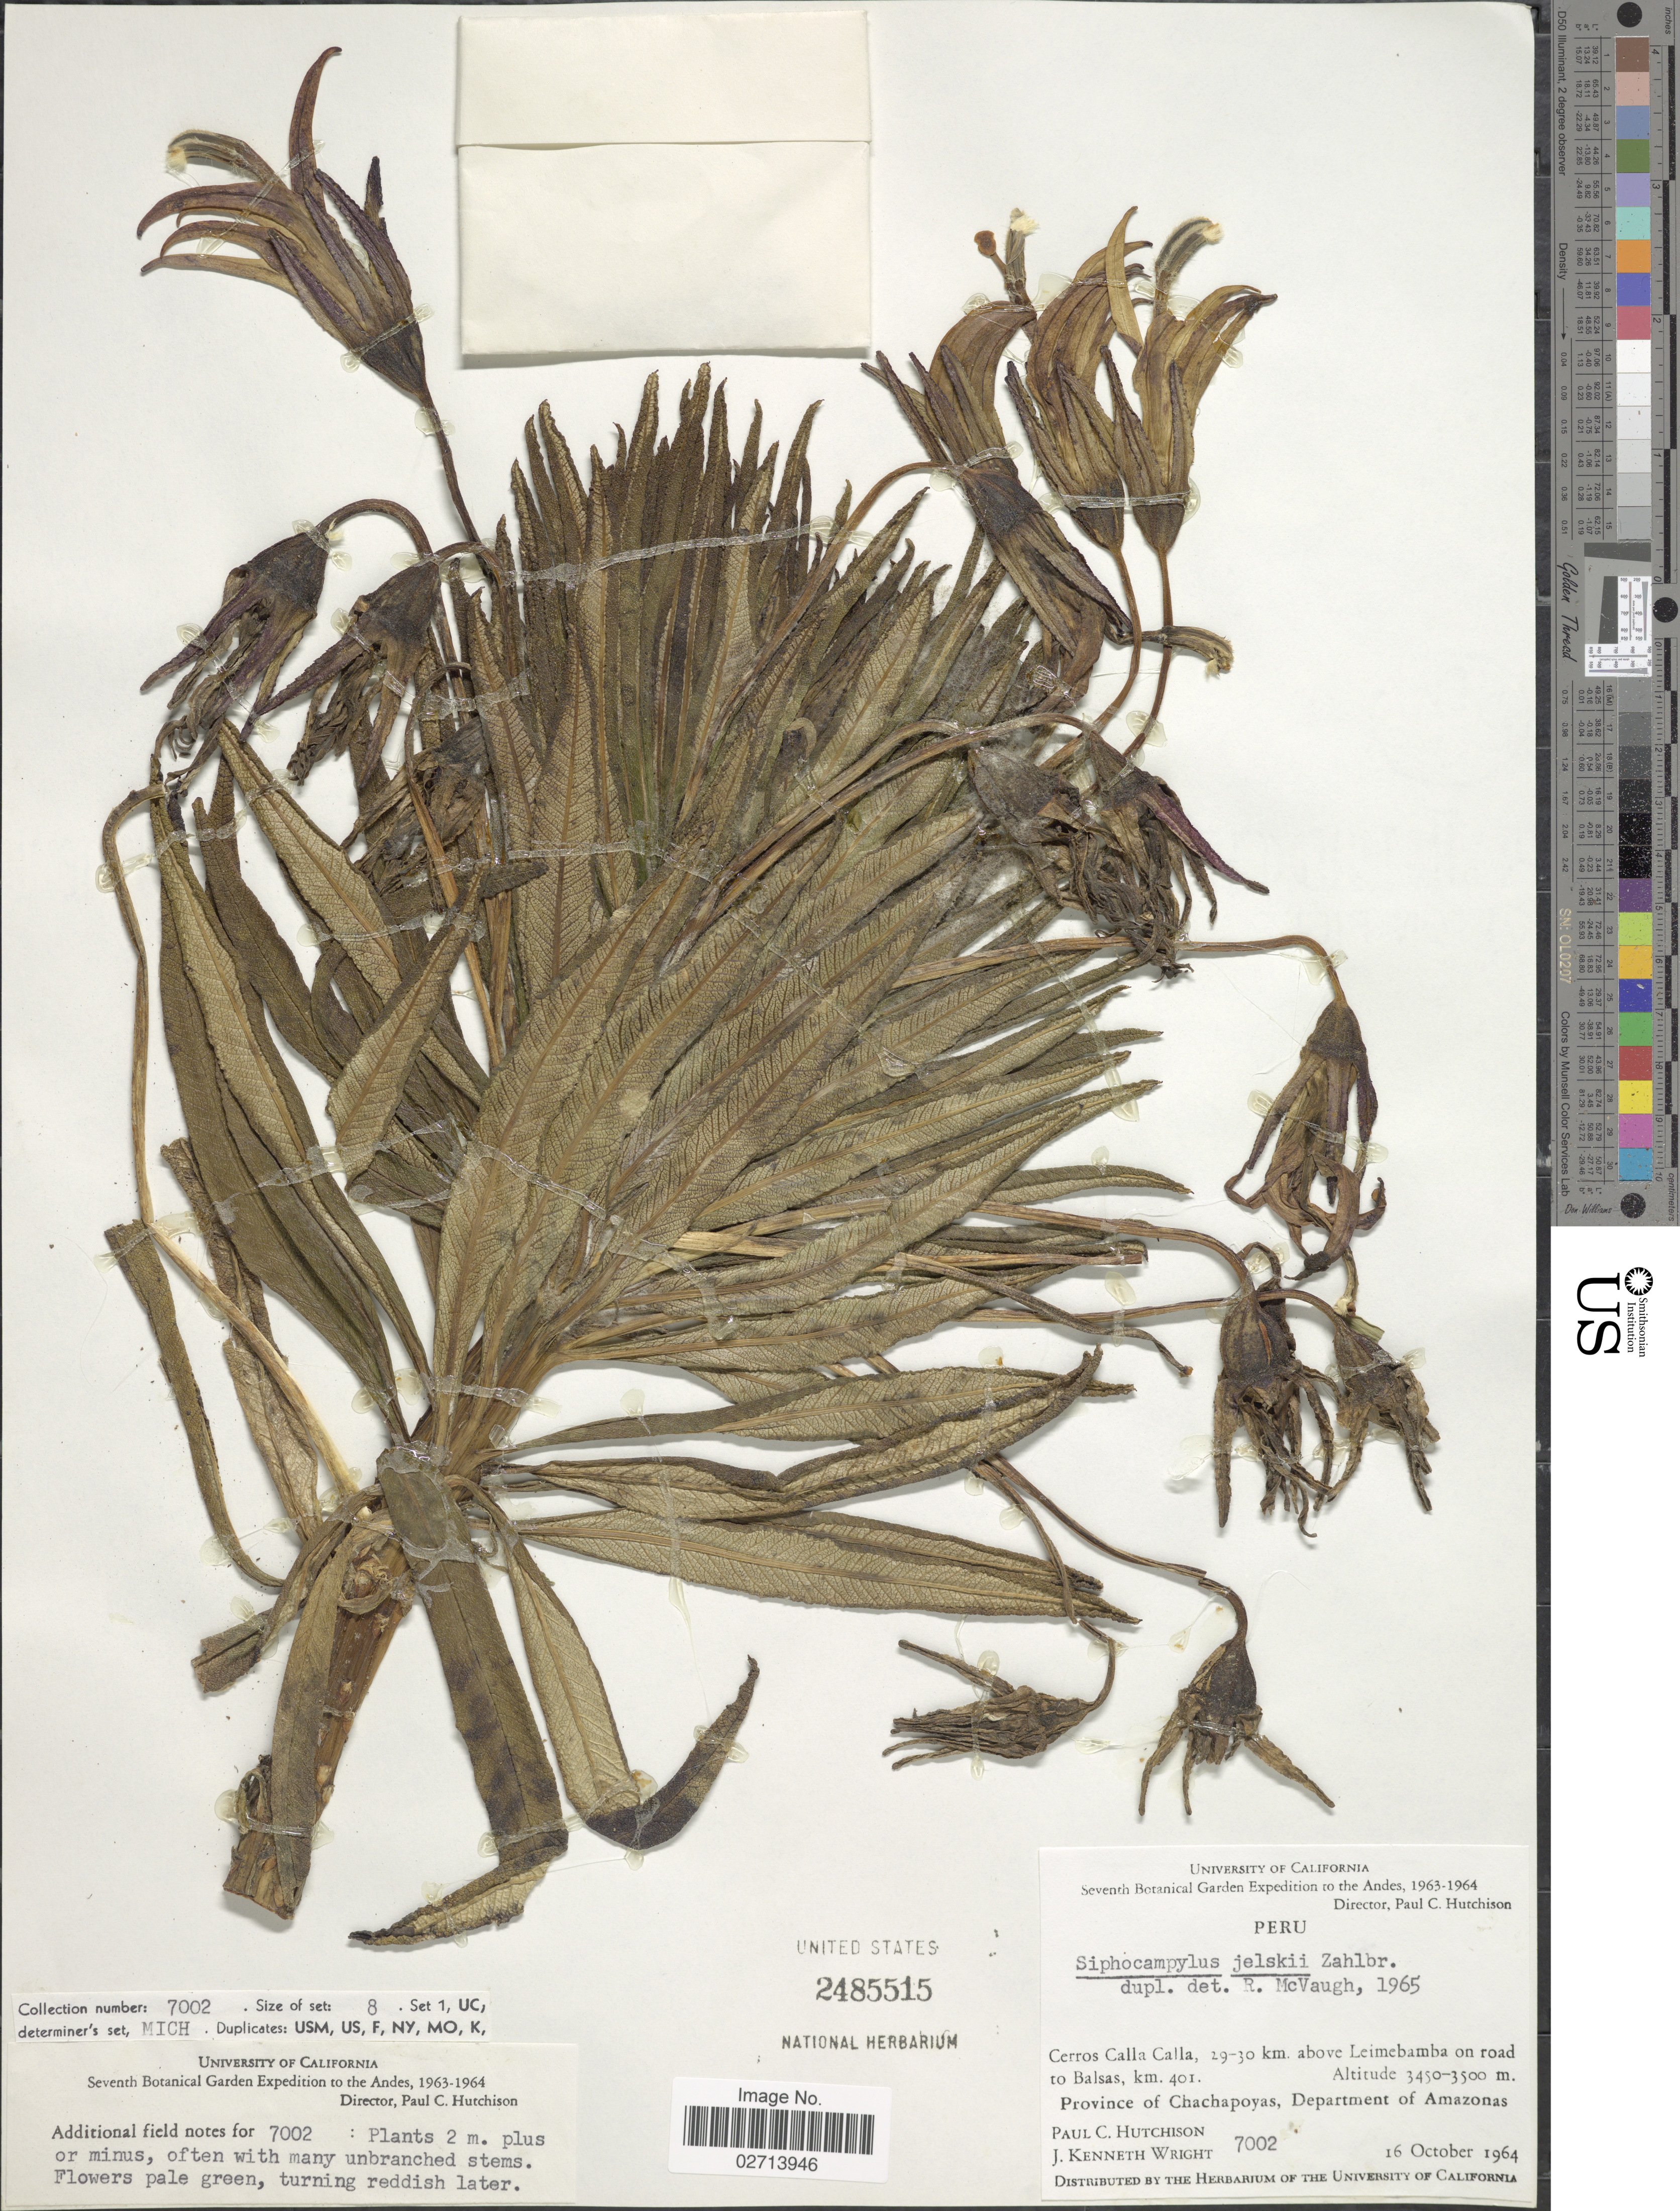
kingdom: Plantae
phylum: Tracheophyta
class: Magnoliopsida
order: Asterales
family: Campanulaceae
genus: Siphocampylus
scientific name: Siphocampylus jelskii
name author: Zahlbr.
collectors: P. C. Hutchison & J. K. Wright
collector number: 7002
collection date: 1964-10-16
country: Peru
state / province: Amazonas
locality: Cerros Calla Calla, 29-30 km. above Leimebamba on road to Balsas, km. 401. Province of Chachapoyas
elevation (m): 3450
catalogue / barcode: US 2485515